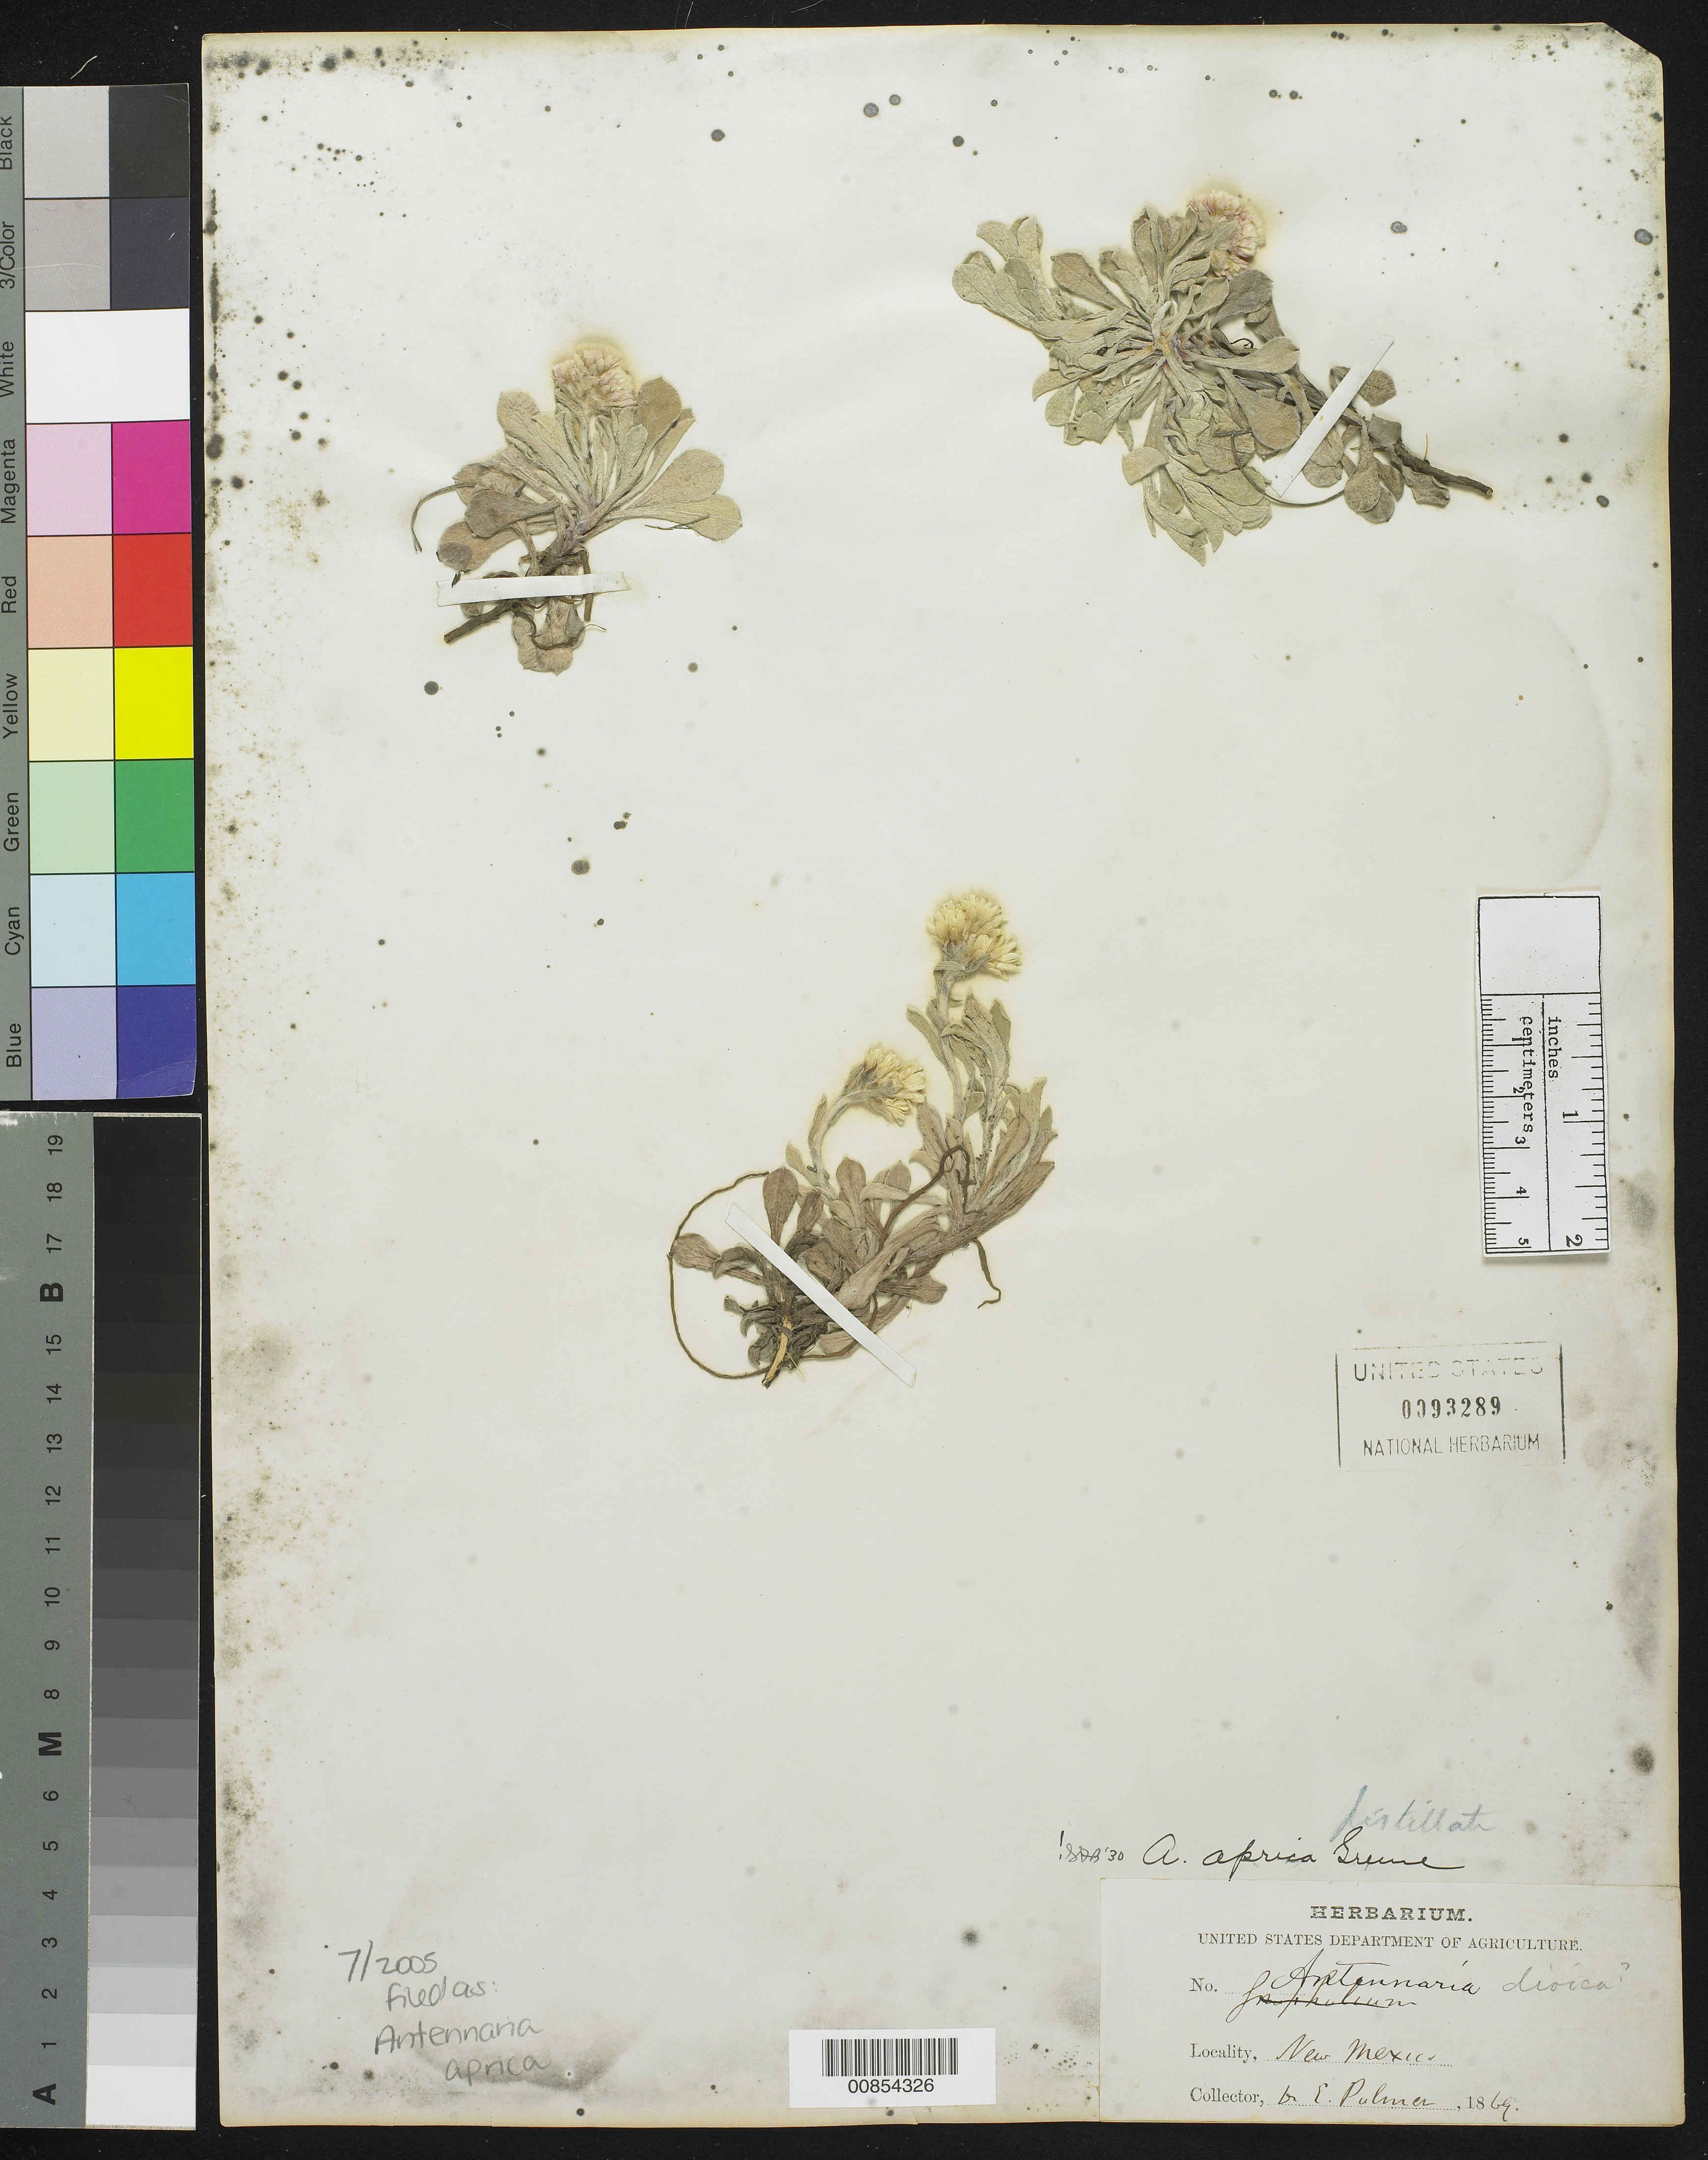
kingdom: Plantae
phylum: Tracheophyta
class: Magnoliopsida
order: Asterales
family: Asteraceae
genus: Antennaria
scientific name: Antennaria aprica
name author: Greene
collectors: E. Palmer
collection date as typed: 1869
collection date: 1869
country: United States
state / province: New Mexico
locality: New Mexico.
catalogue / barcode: US 93289